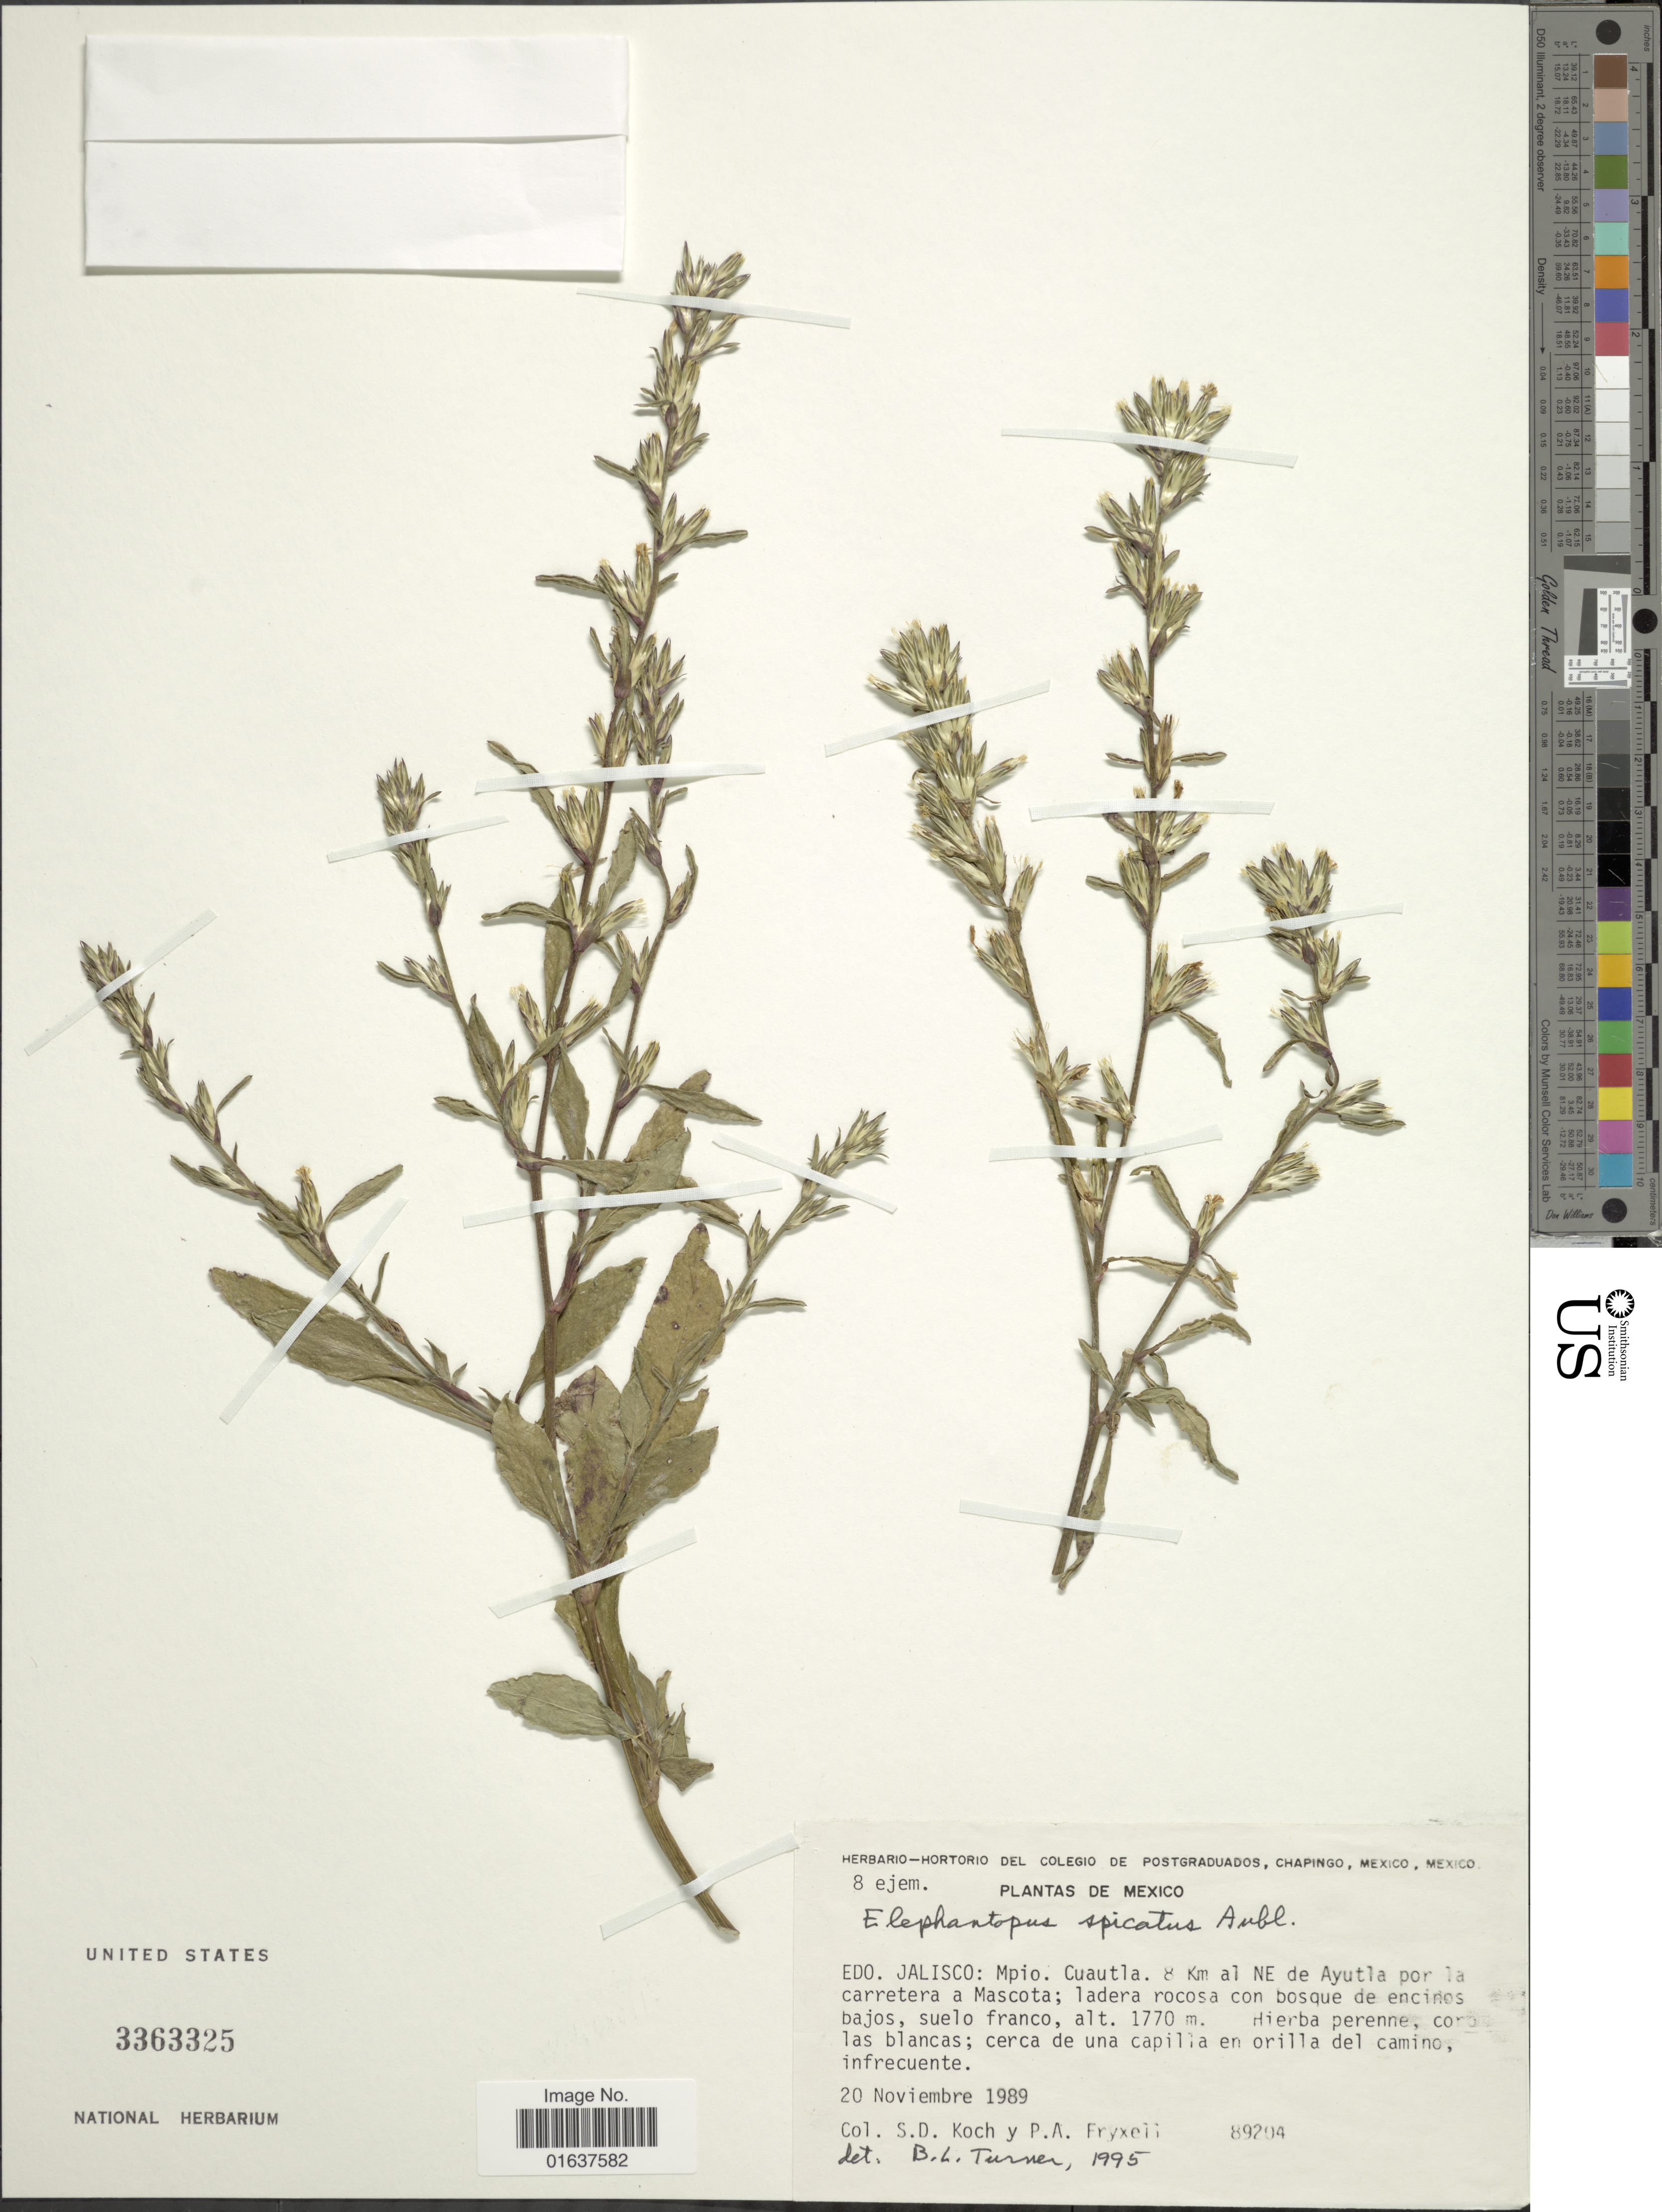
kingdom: Plantae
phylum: Tracheophyta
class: Magnoliopsida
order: Asterales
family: Asteraceae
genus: Pseudelephantopus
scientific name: Pseudelephantopus spicatus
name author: (Juss. ex Aubl.) C.F. Baker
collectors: S. D. Koch & P. A. Fryxell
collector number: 89204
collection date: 1989-11-20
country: Mexico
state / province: Jalisco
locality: Mpio. Cuautla. 8 Km al NE de Ayutla por la carretera a Mascota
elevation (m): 1770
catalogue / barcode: US 3363325